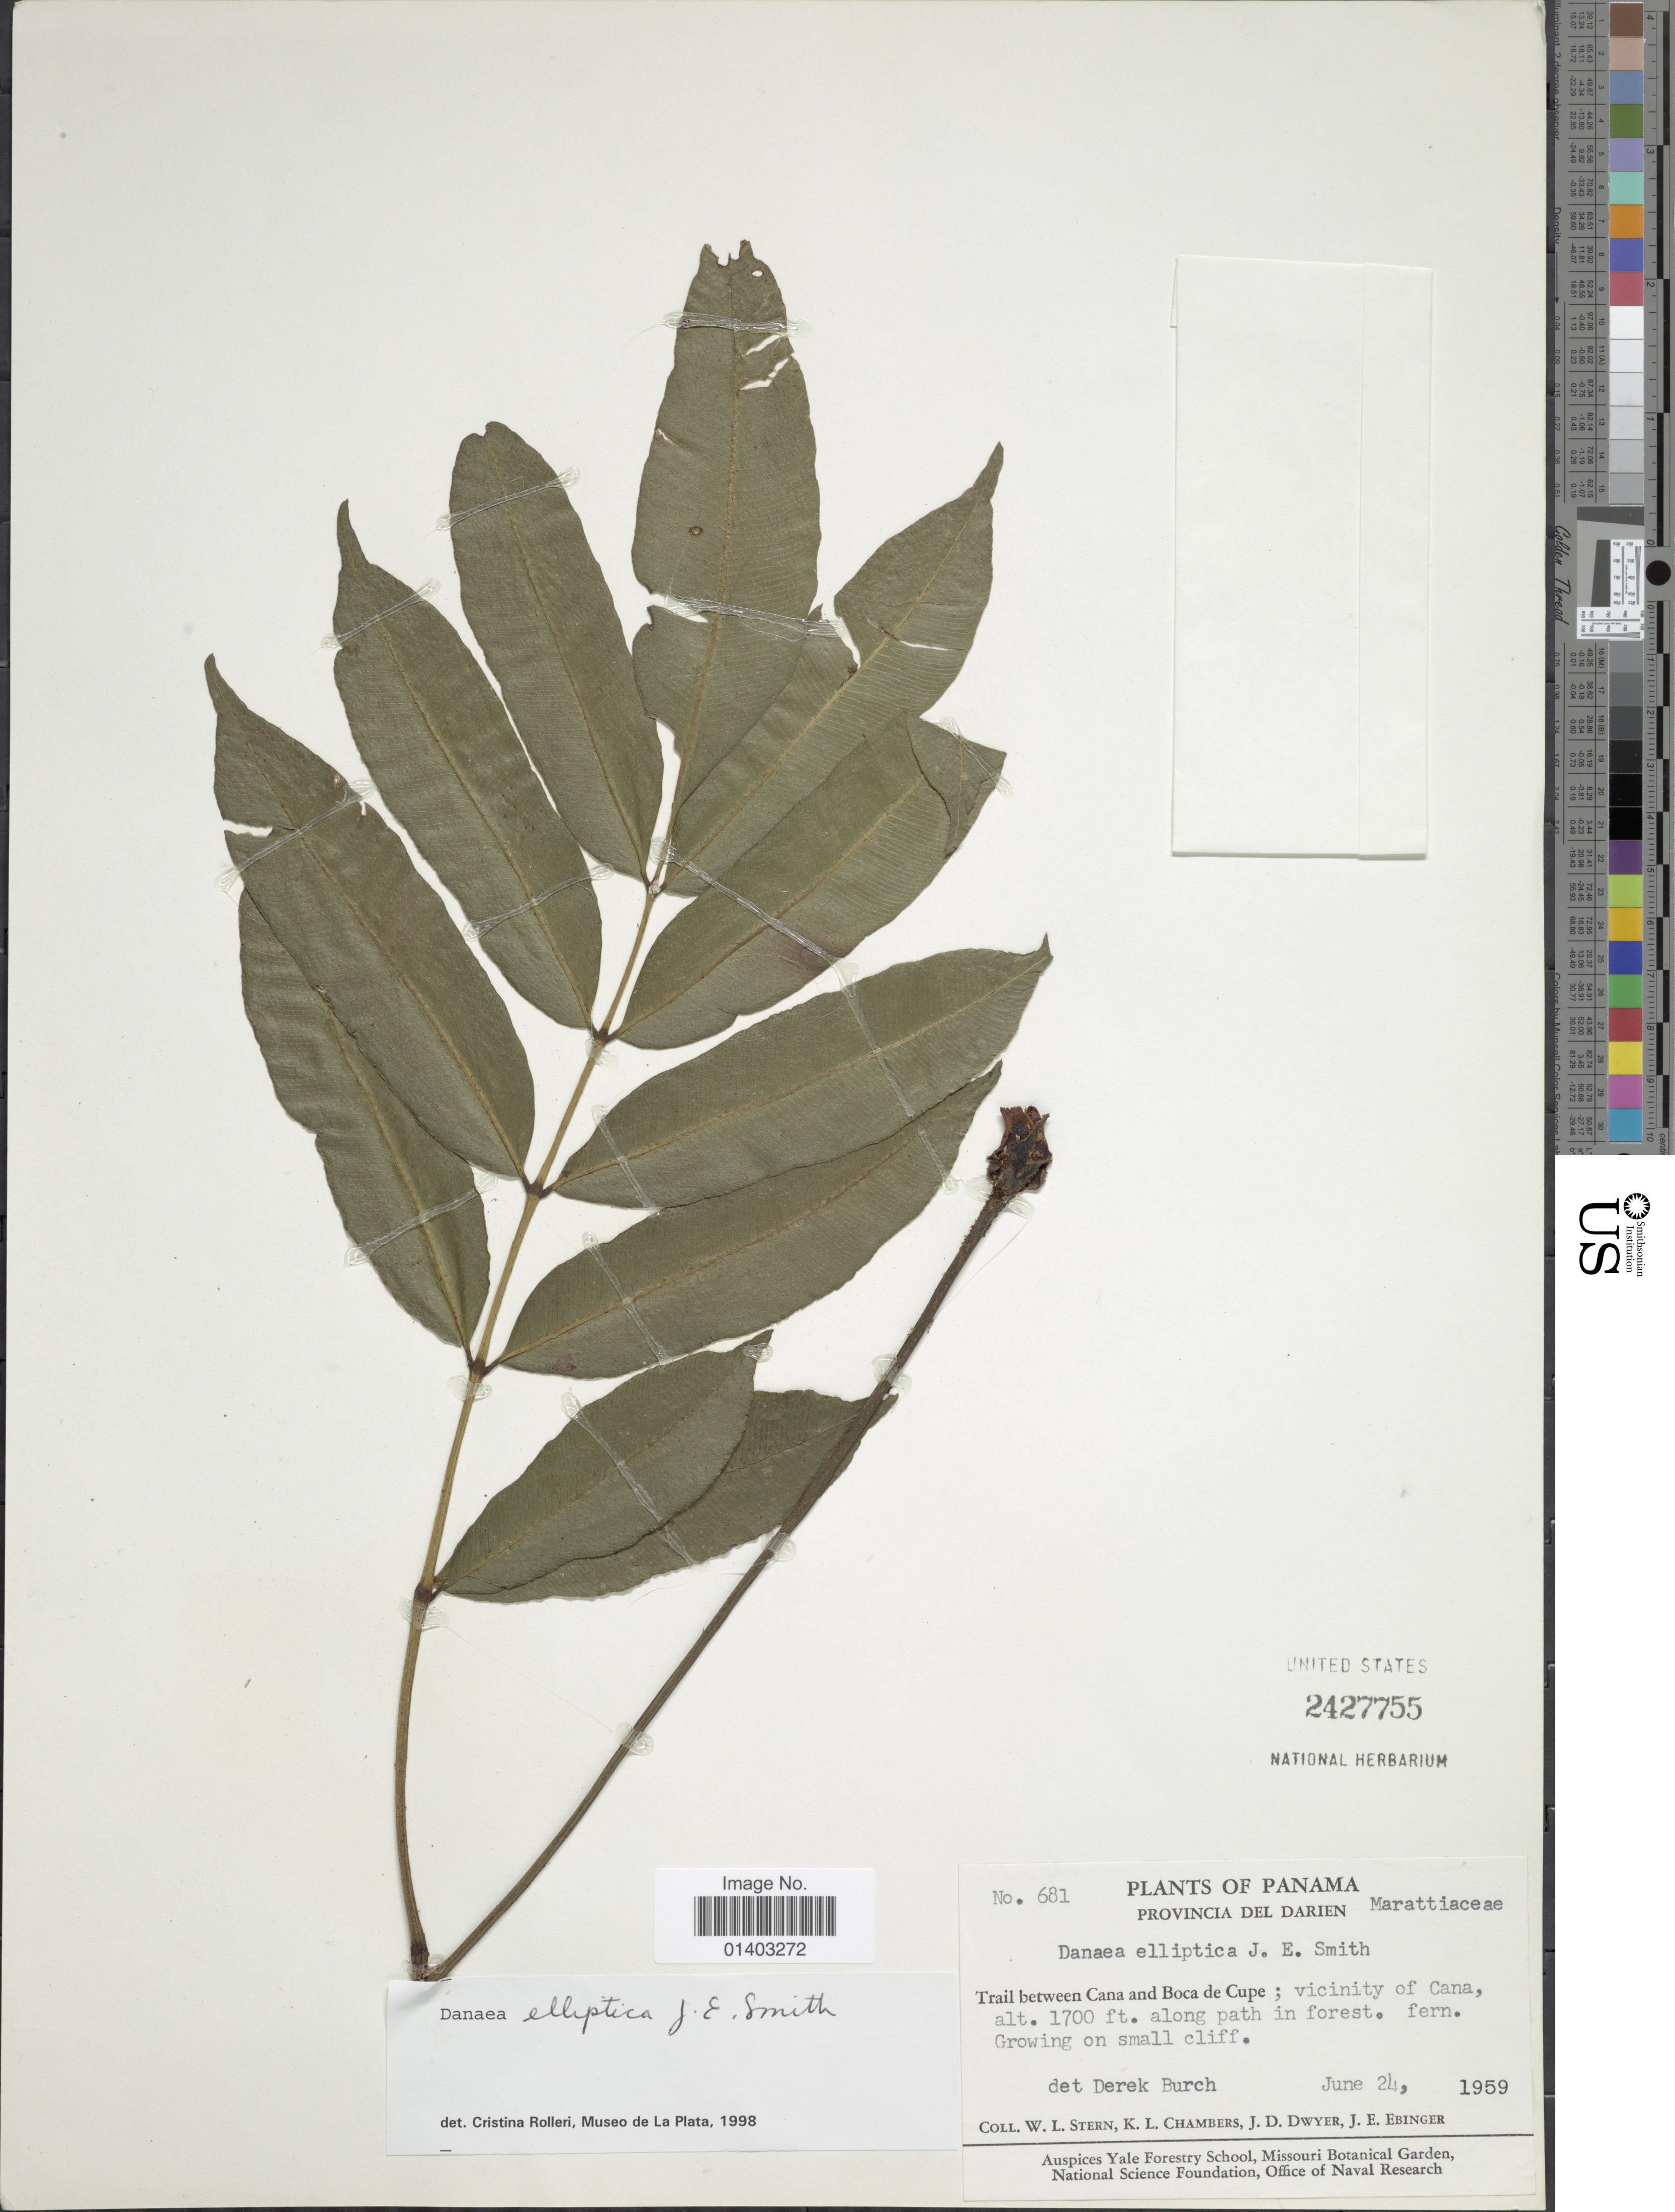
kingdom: Plantae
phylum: Tracheophyta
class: Polypodiopsida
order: Marattiales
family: Marattiaceae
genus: Danaea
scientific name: Danaea elliptica subsp. elliptica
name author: Sm.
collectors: W. L. Stern, K. Chambers, J. D. Dwyer & J. Ebinger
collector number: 681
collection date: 1959-06-24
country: Panama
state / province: Darién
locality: Trail between Cana and Boca de Cupe; vicinity of Cana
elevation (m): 518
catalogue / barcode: US 2427755